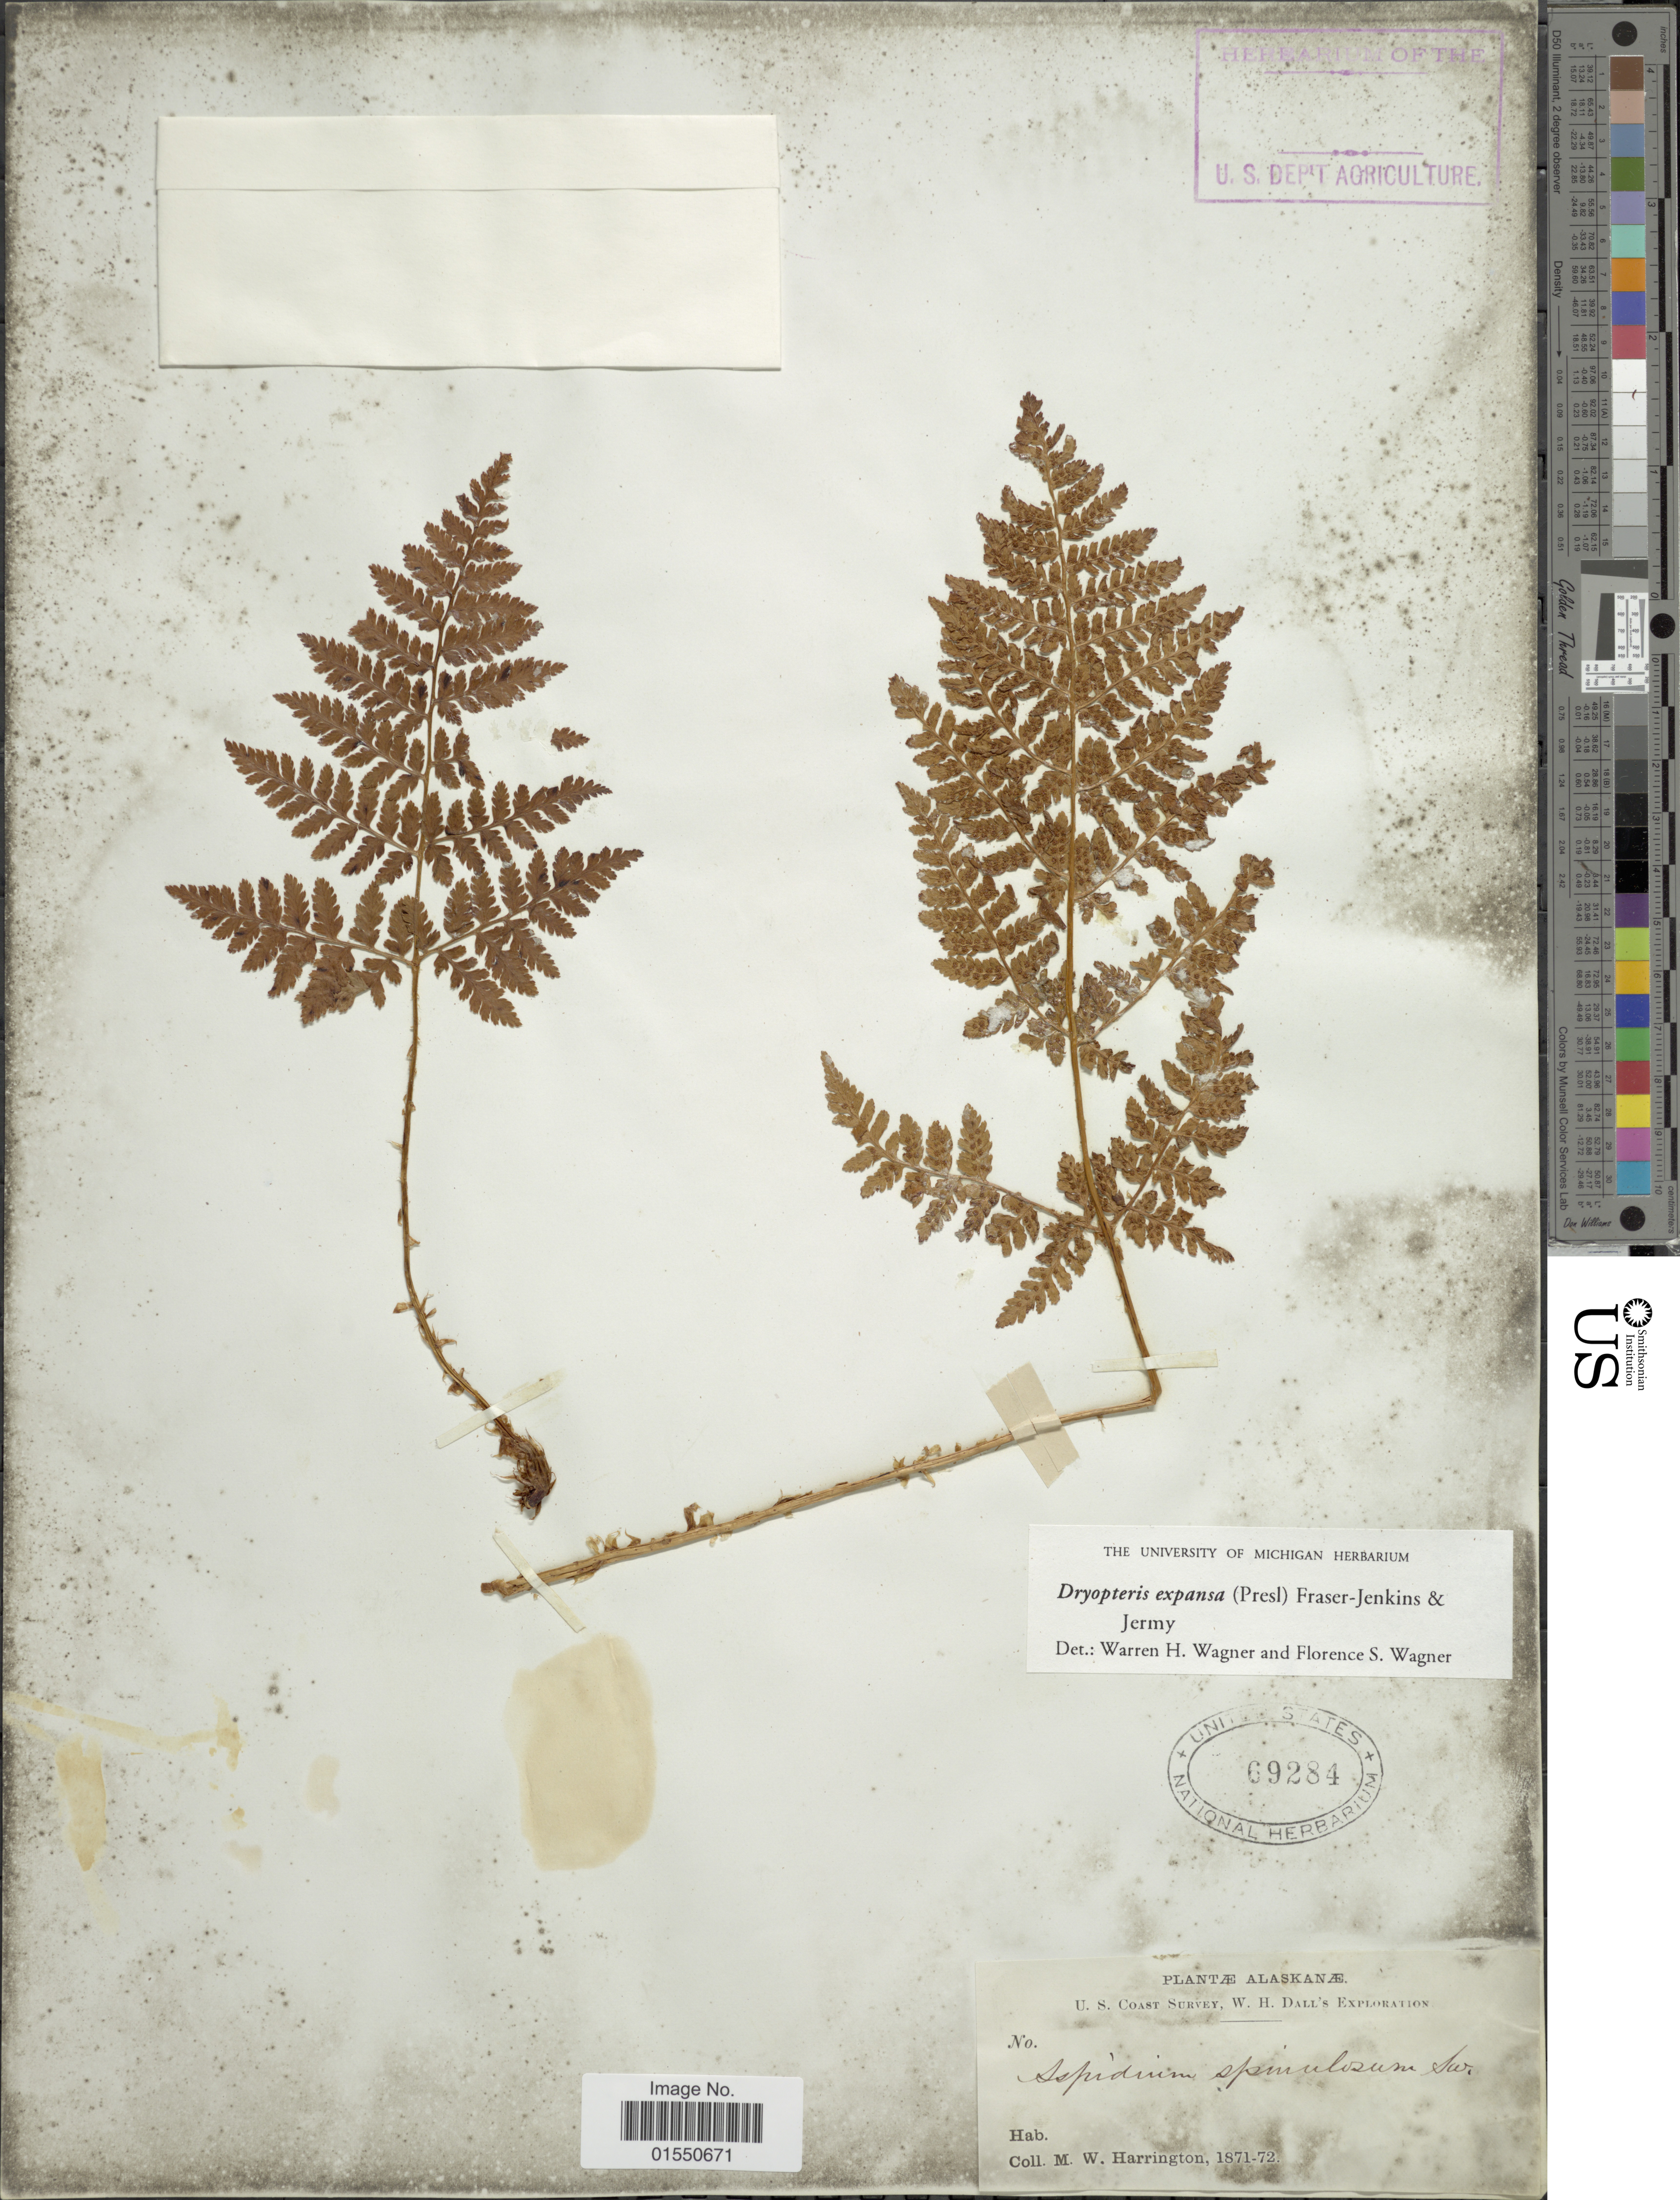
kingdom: Plantae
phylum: Tracheophyta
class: Polypodiopsida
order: Polypodiales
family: Dryopteridaceae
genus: Dryopteris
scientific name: Dryopteris expansa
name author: (C. Presl) Fraser-Jenk. & Jermy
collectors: M. W. Harrington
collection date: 1871/1872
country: United States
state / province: Alaska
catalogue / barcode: US 69284